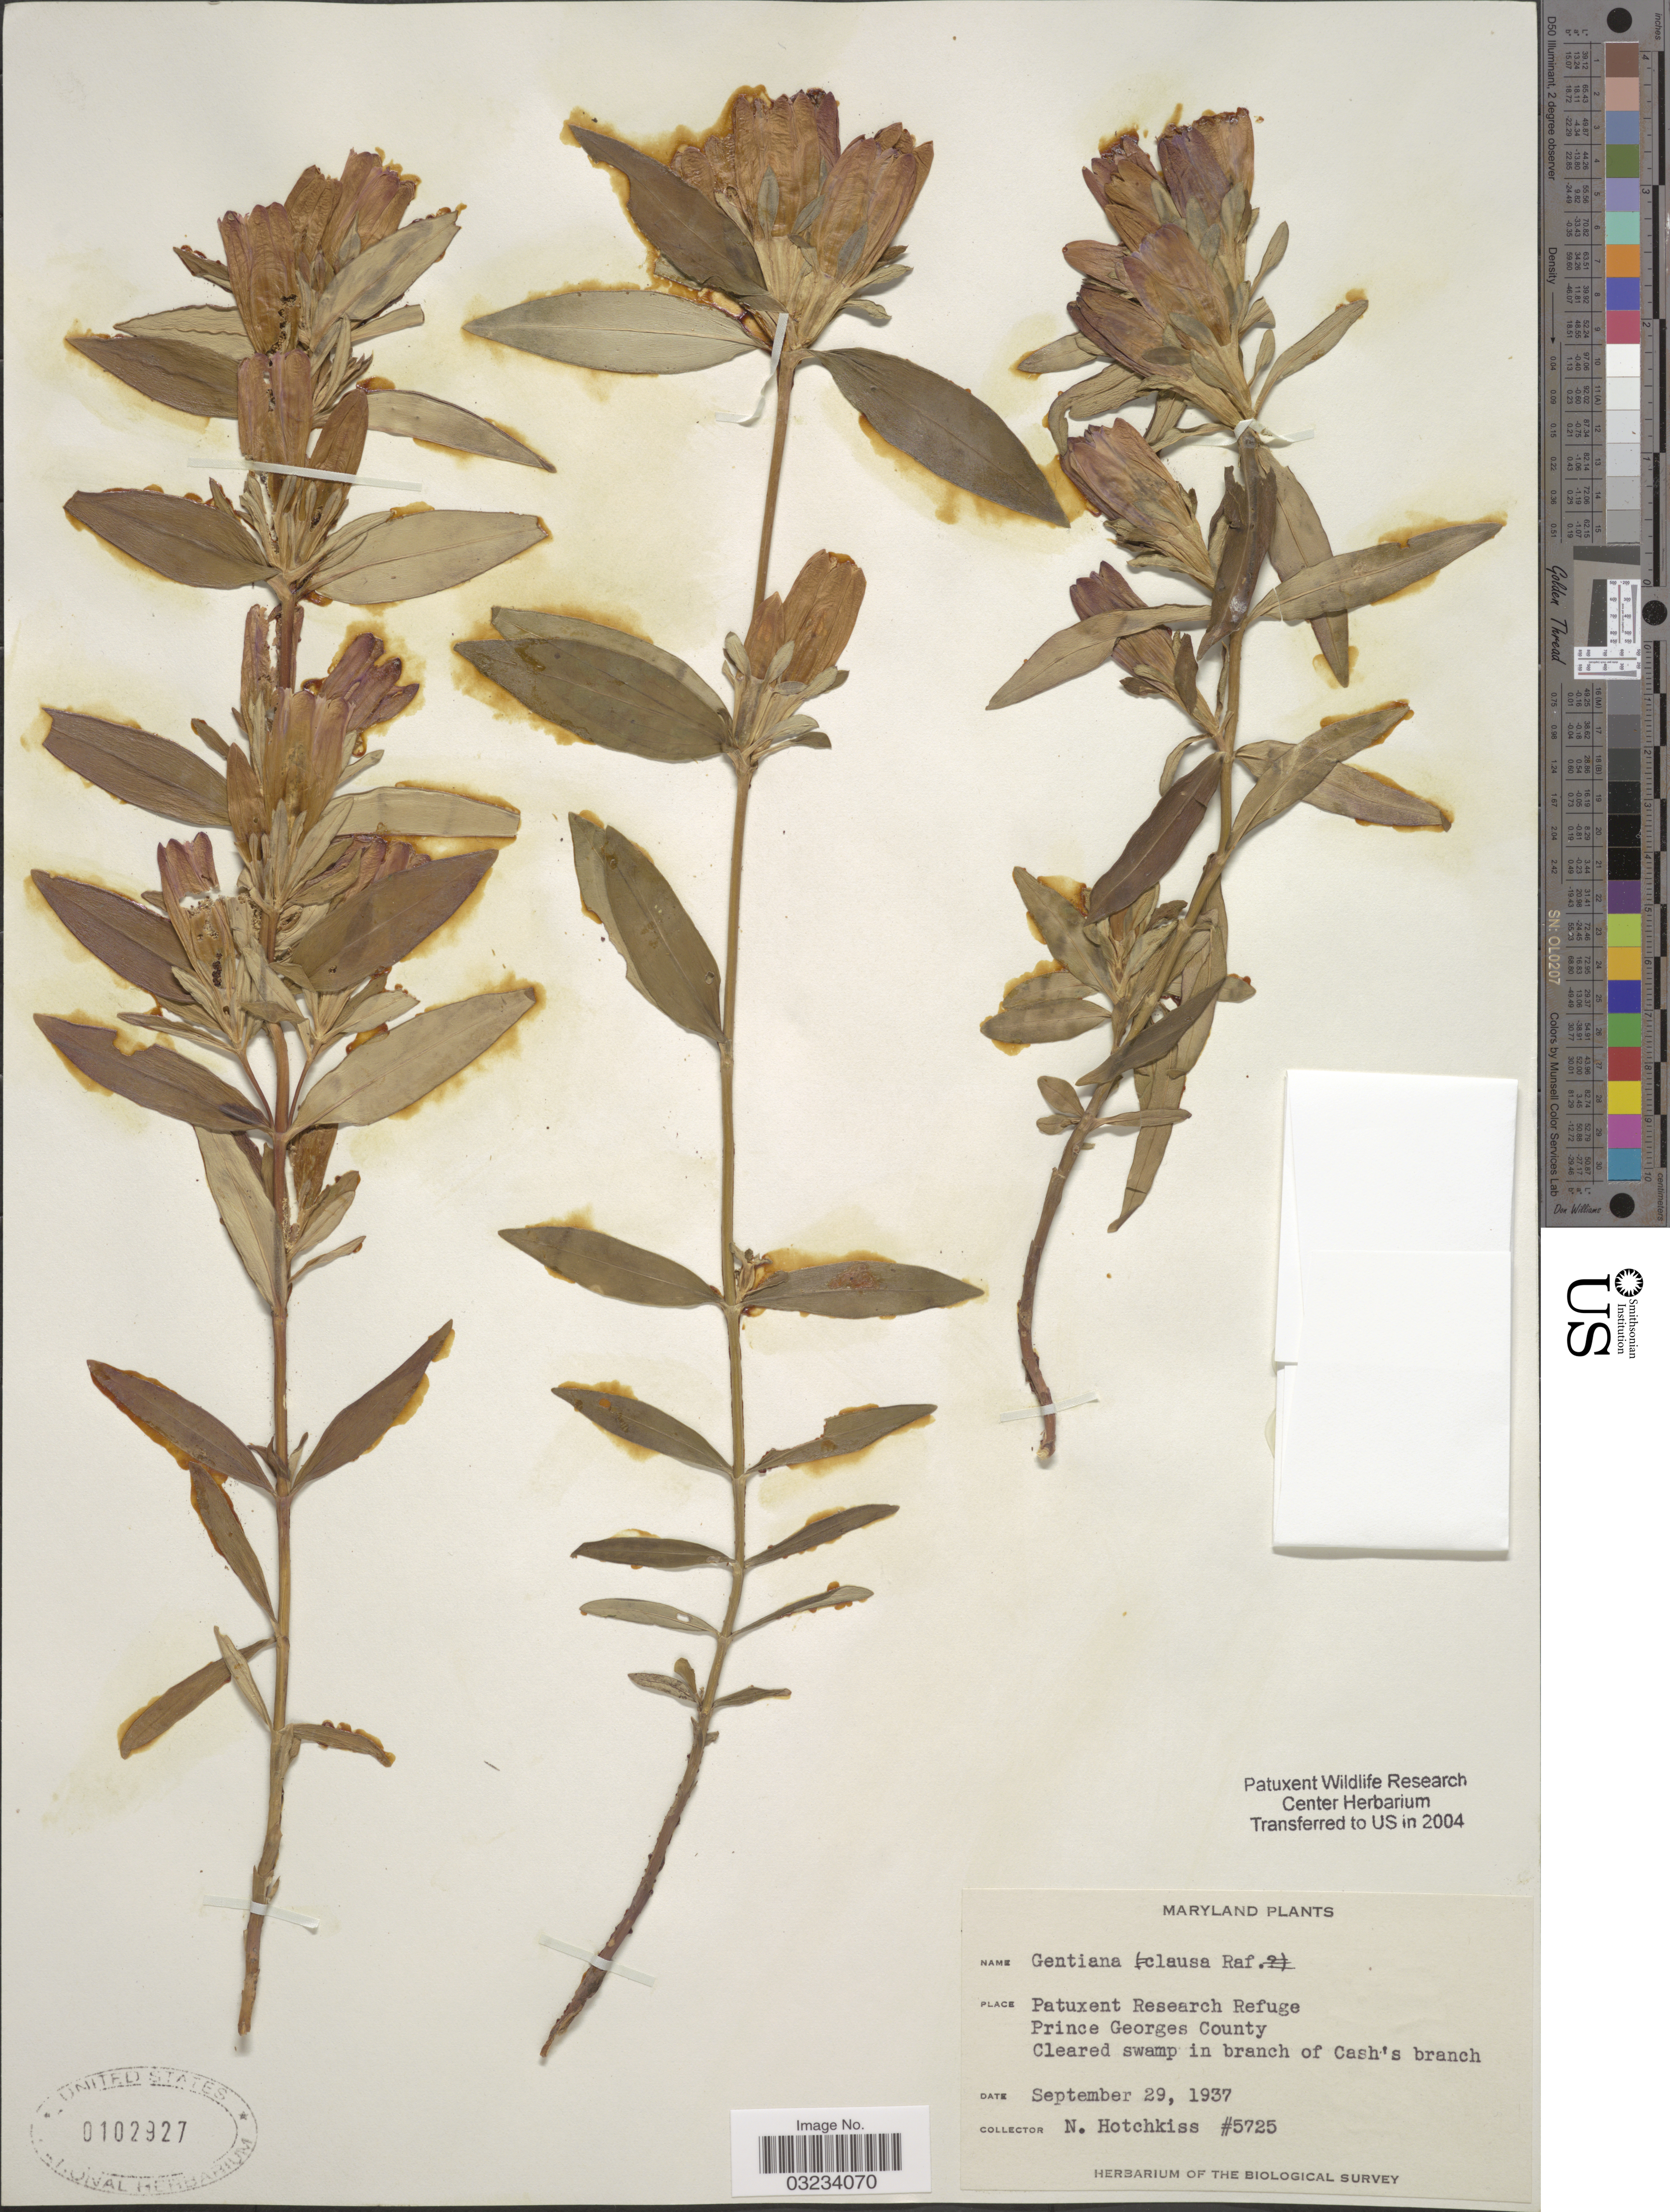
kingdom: Plantae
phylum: Tracheophyta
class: Magnoliopsida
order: Gentianales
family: Gentianaceae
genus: Gentiana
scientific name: Gentiana clausa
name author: Raf.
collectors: N. Hotchkiss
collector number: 5725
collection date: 1937-09-29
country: United States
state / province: Maryland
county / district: Prince George's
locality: Patuxent Research Refuge, Prince Georges County, Cleared swamp in branch of Cash's branch.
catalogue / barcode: US 102927